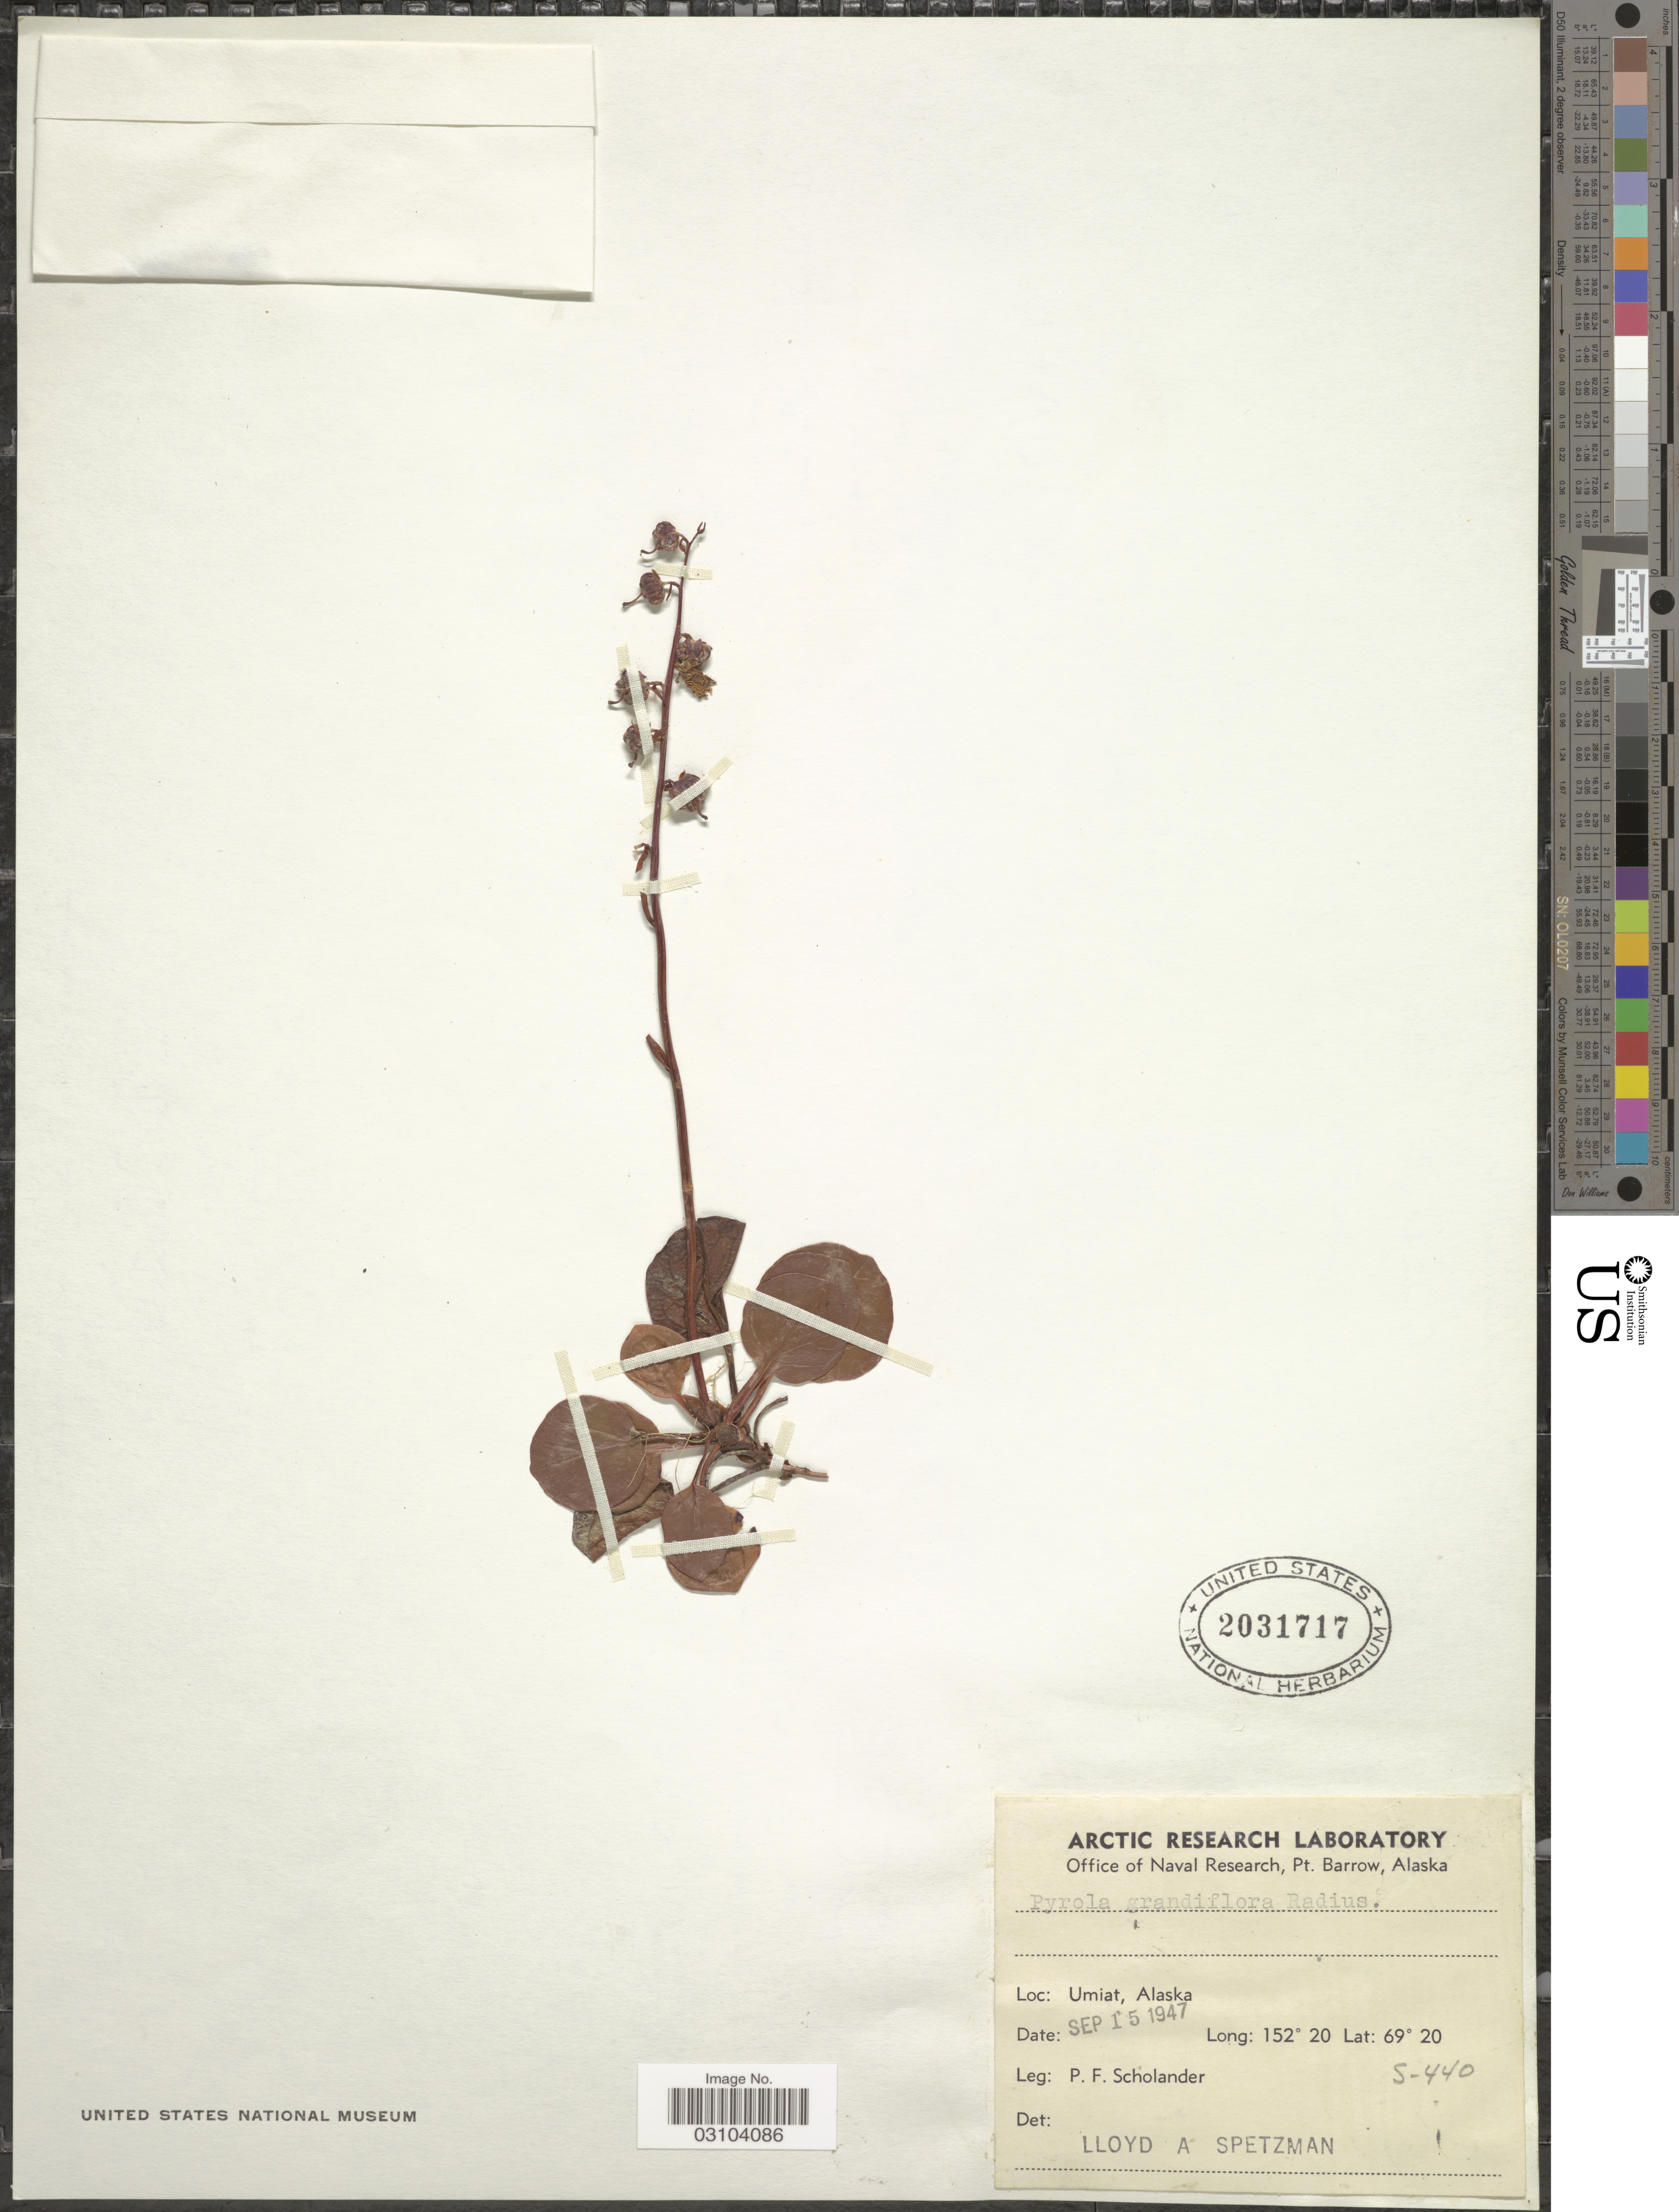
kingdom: Plantae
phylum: Tracheophyta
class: Magnoliopsida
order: Ericales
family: Ericaceae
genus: Pyrola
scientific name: Pyrola grandiflora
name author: Radius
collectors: P. Scholander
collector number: S-440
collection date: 1947-09-15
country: United States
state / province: Alaska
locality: Umiat.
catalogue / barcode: US 2031717